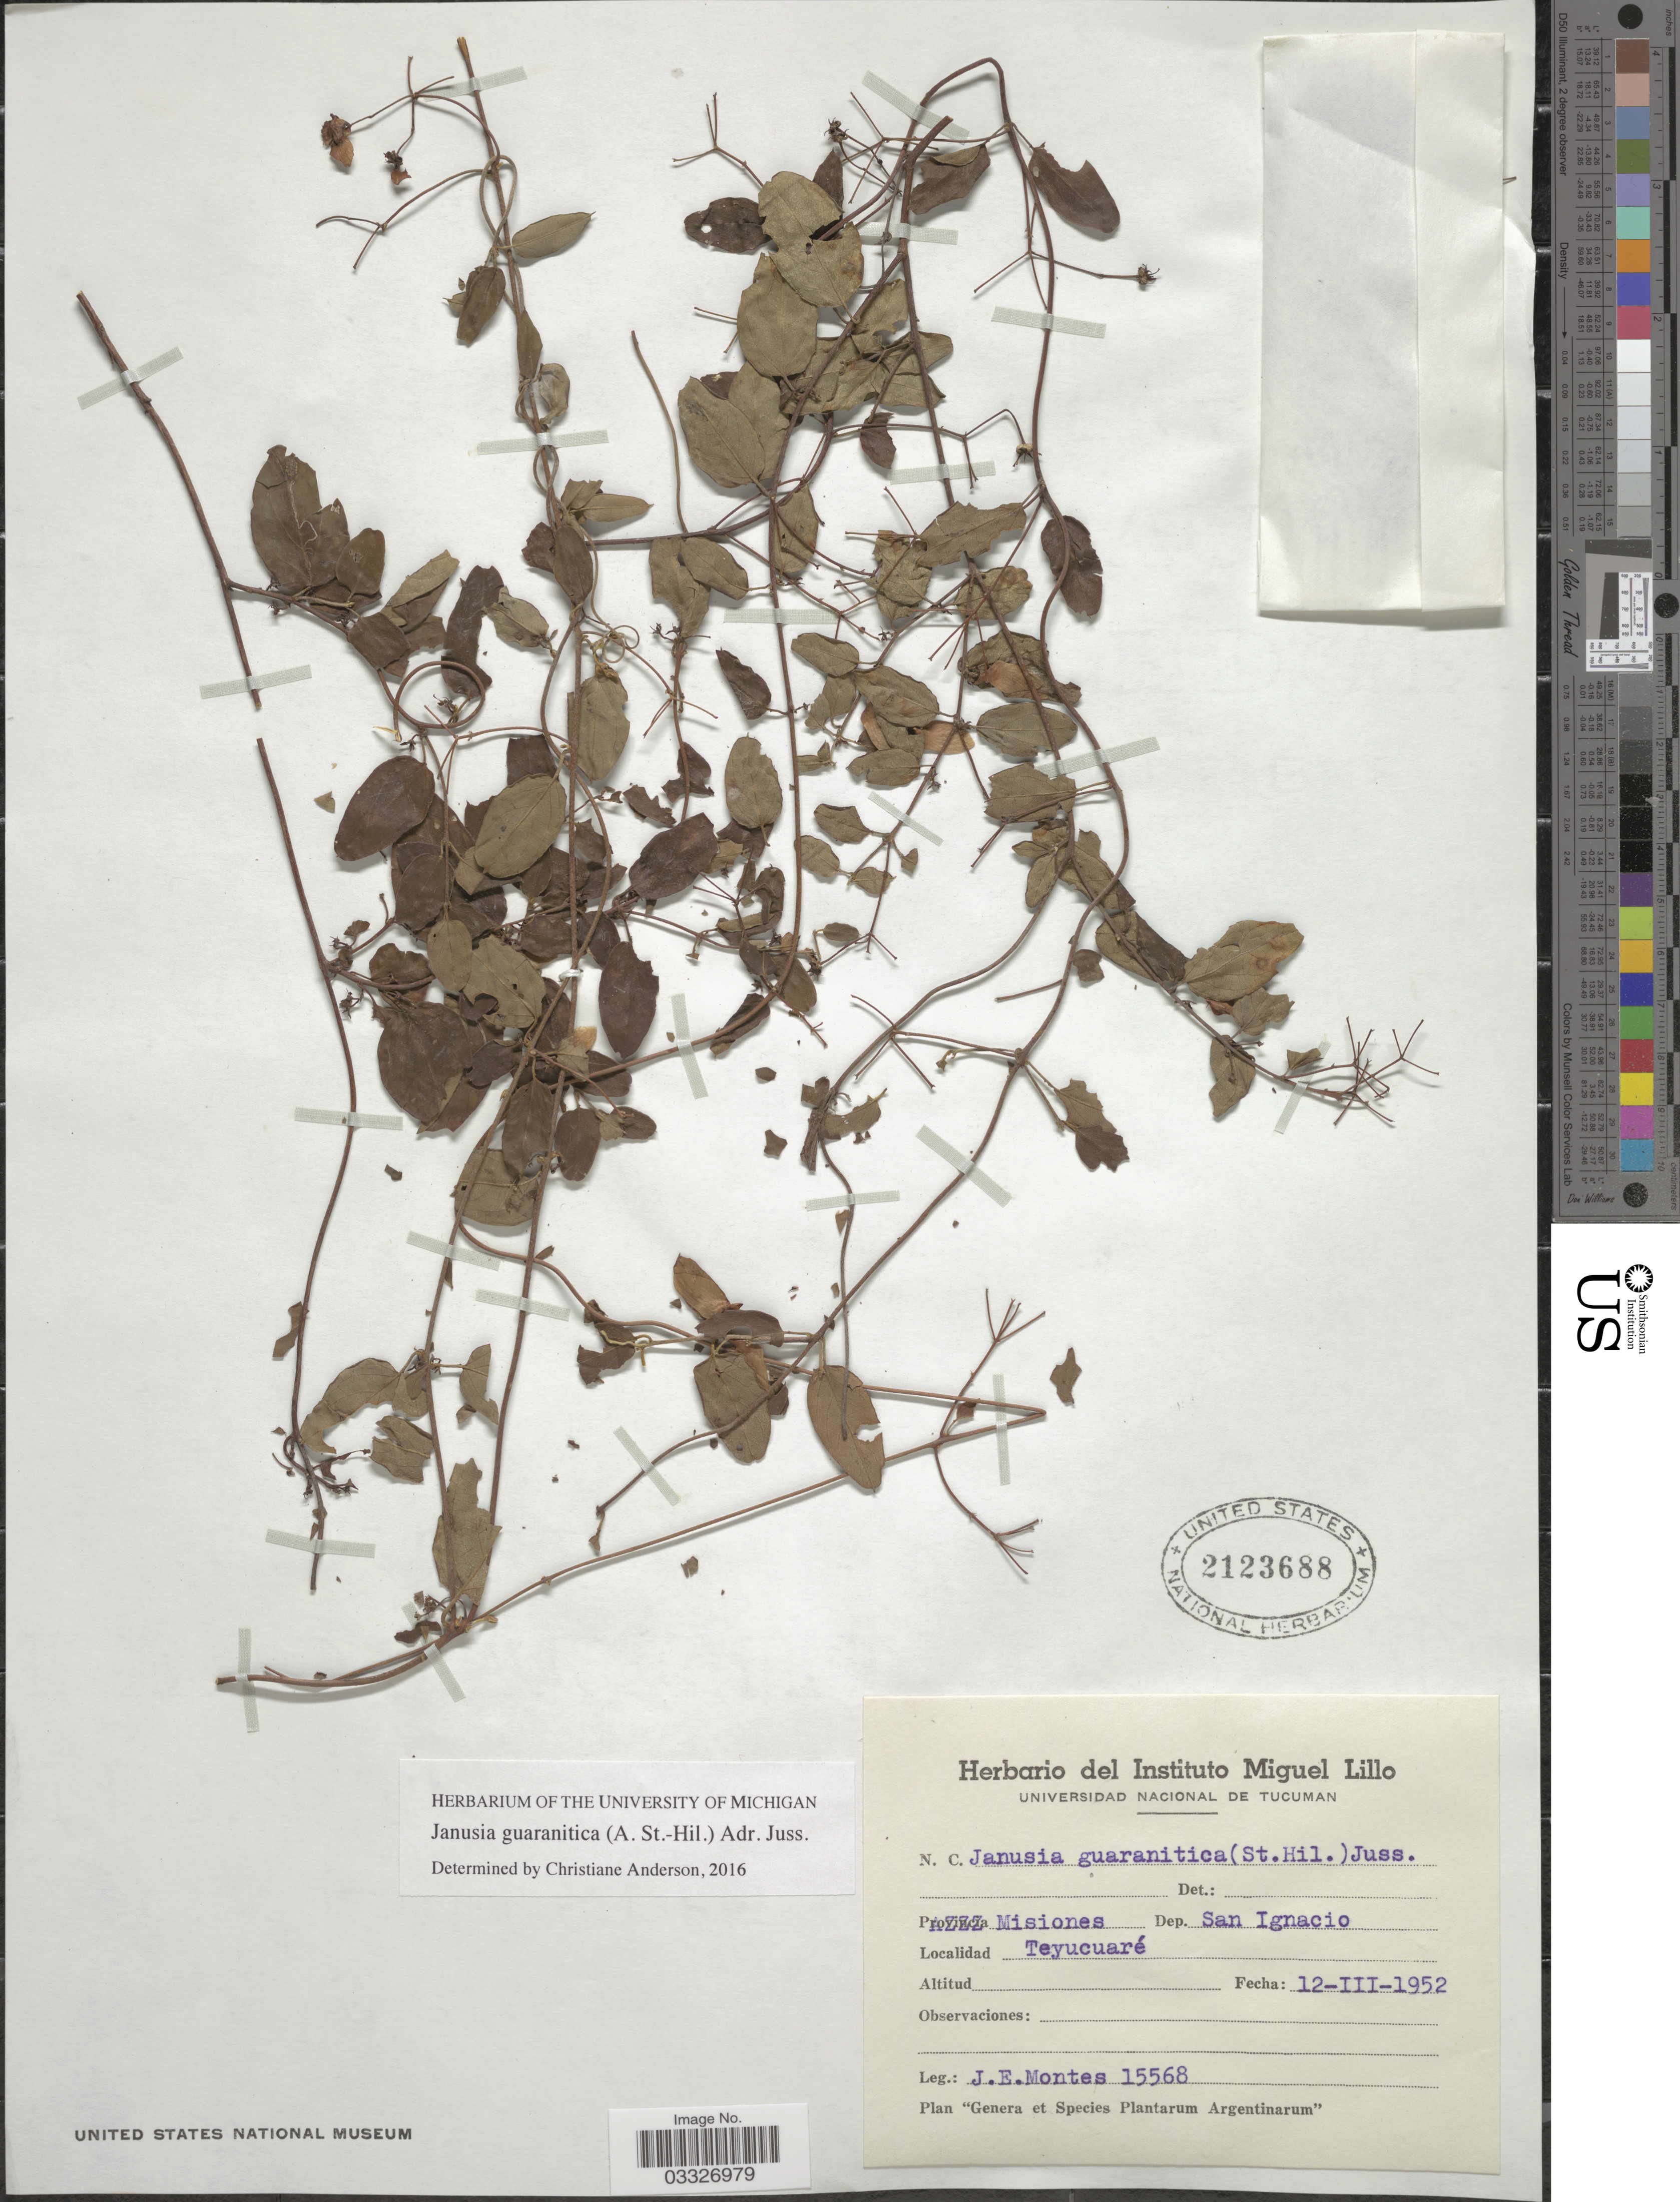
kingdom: Plantae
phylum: Tracheophyta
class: Magnoliopsida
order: Malpighiales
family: Malpighiaceae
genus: Janusia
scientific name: Janusia guaranitica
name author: (A. St.-Hil.) A. Juss.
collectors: J. E. Montes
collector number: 15568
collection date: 1952-03-12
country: Argentina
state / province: Misiones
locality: Dep. San Ignacio. Teyucuaré.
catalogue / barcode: US 2123688